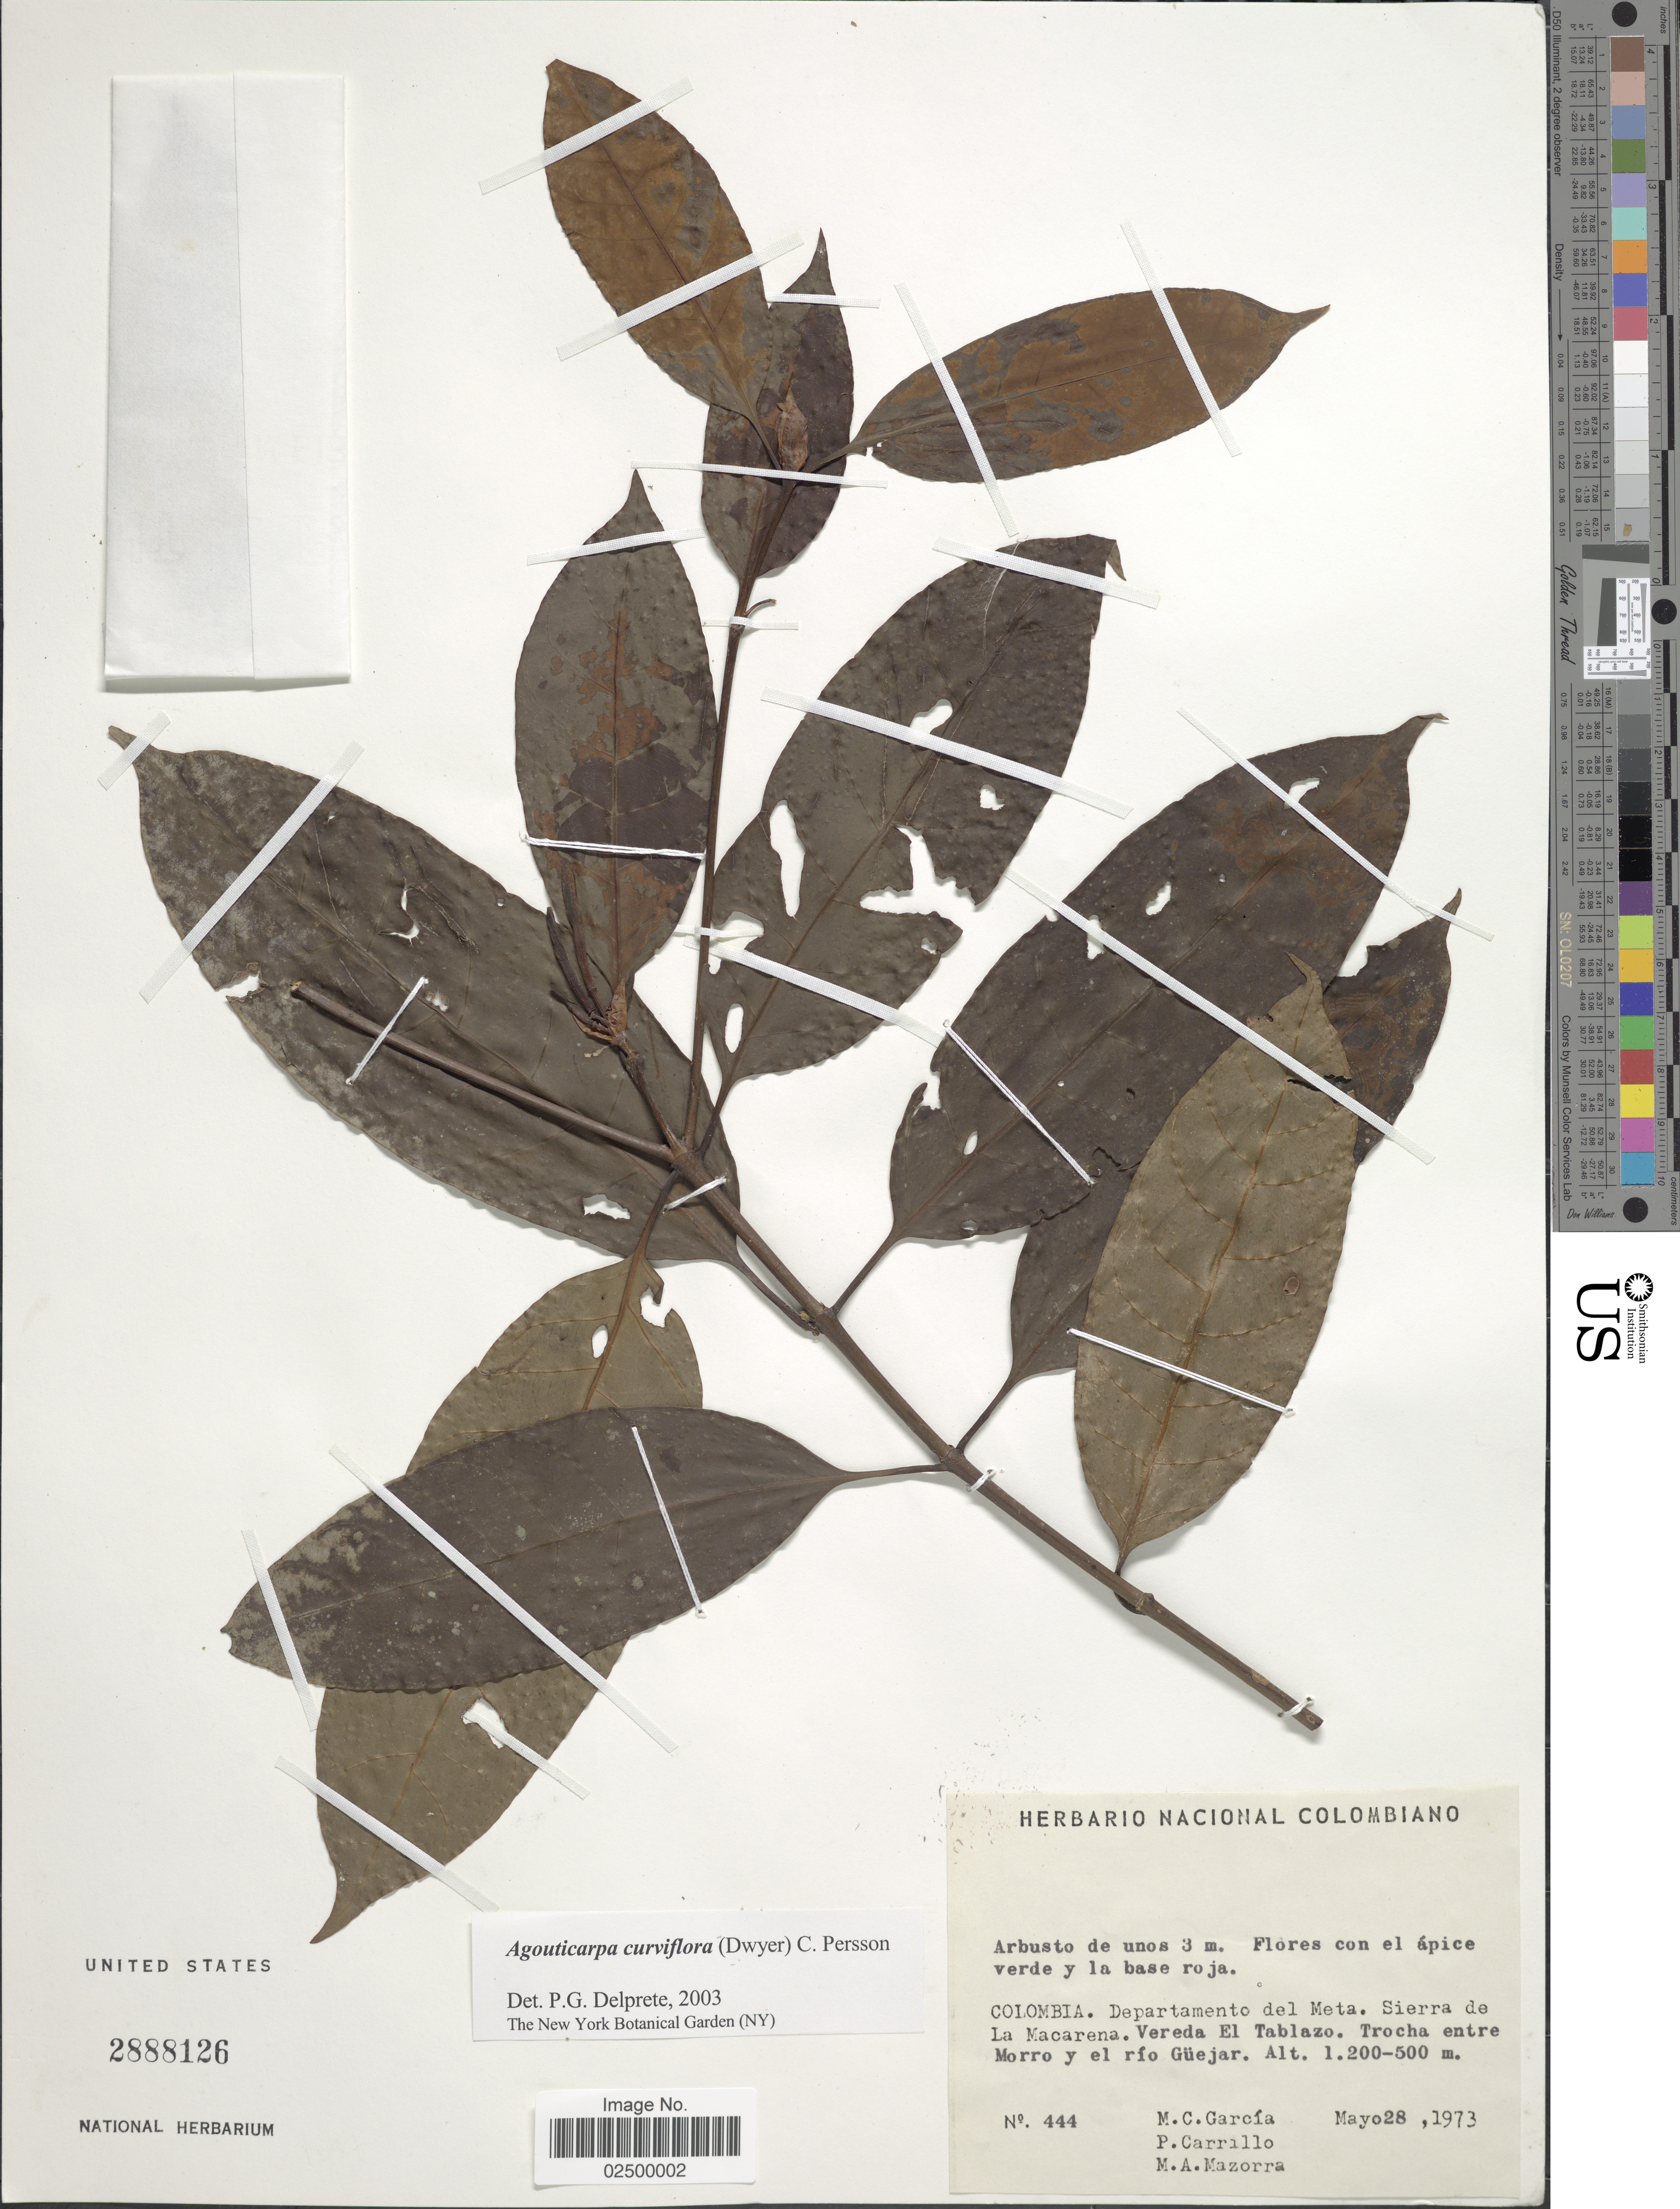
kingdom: Plantae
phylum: Tracheophyta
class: Magnoliopsida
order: Gentianales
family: Rubiaceae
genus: Agouticarpa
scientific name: Agouticarpa curviflora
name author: (Dwyer) C.H. Perss.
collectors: M. C. García, P. Carrillo & M. Mazorra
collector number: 444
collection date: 1973-05-28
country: Colombia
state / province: Meta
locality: Departamento del Meta, Sierra de La Macarena, Vereda El Tablazo, Trocha entre Morro y el rio Guejar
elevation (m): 500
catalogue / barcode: US 2888126